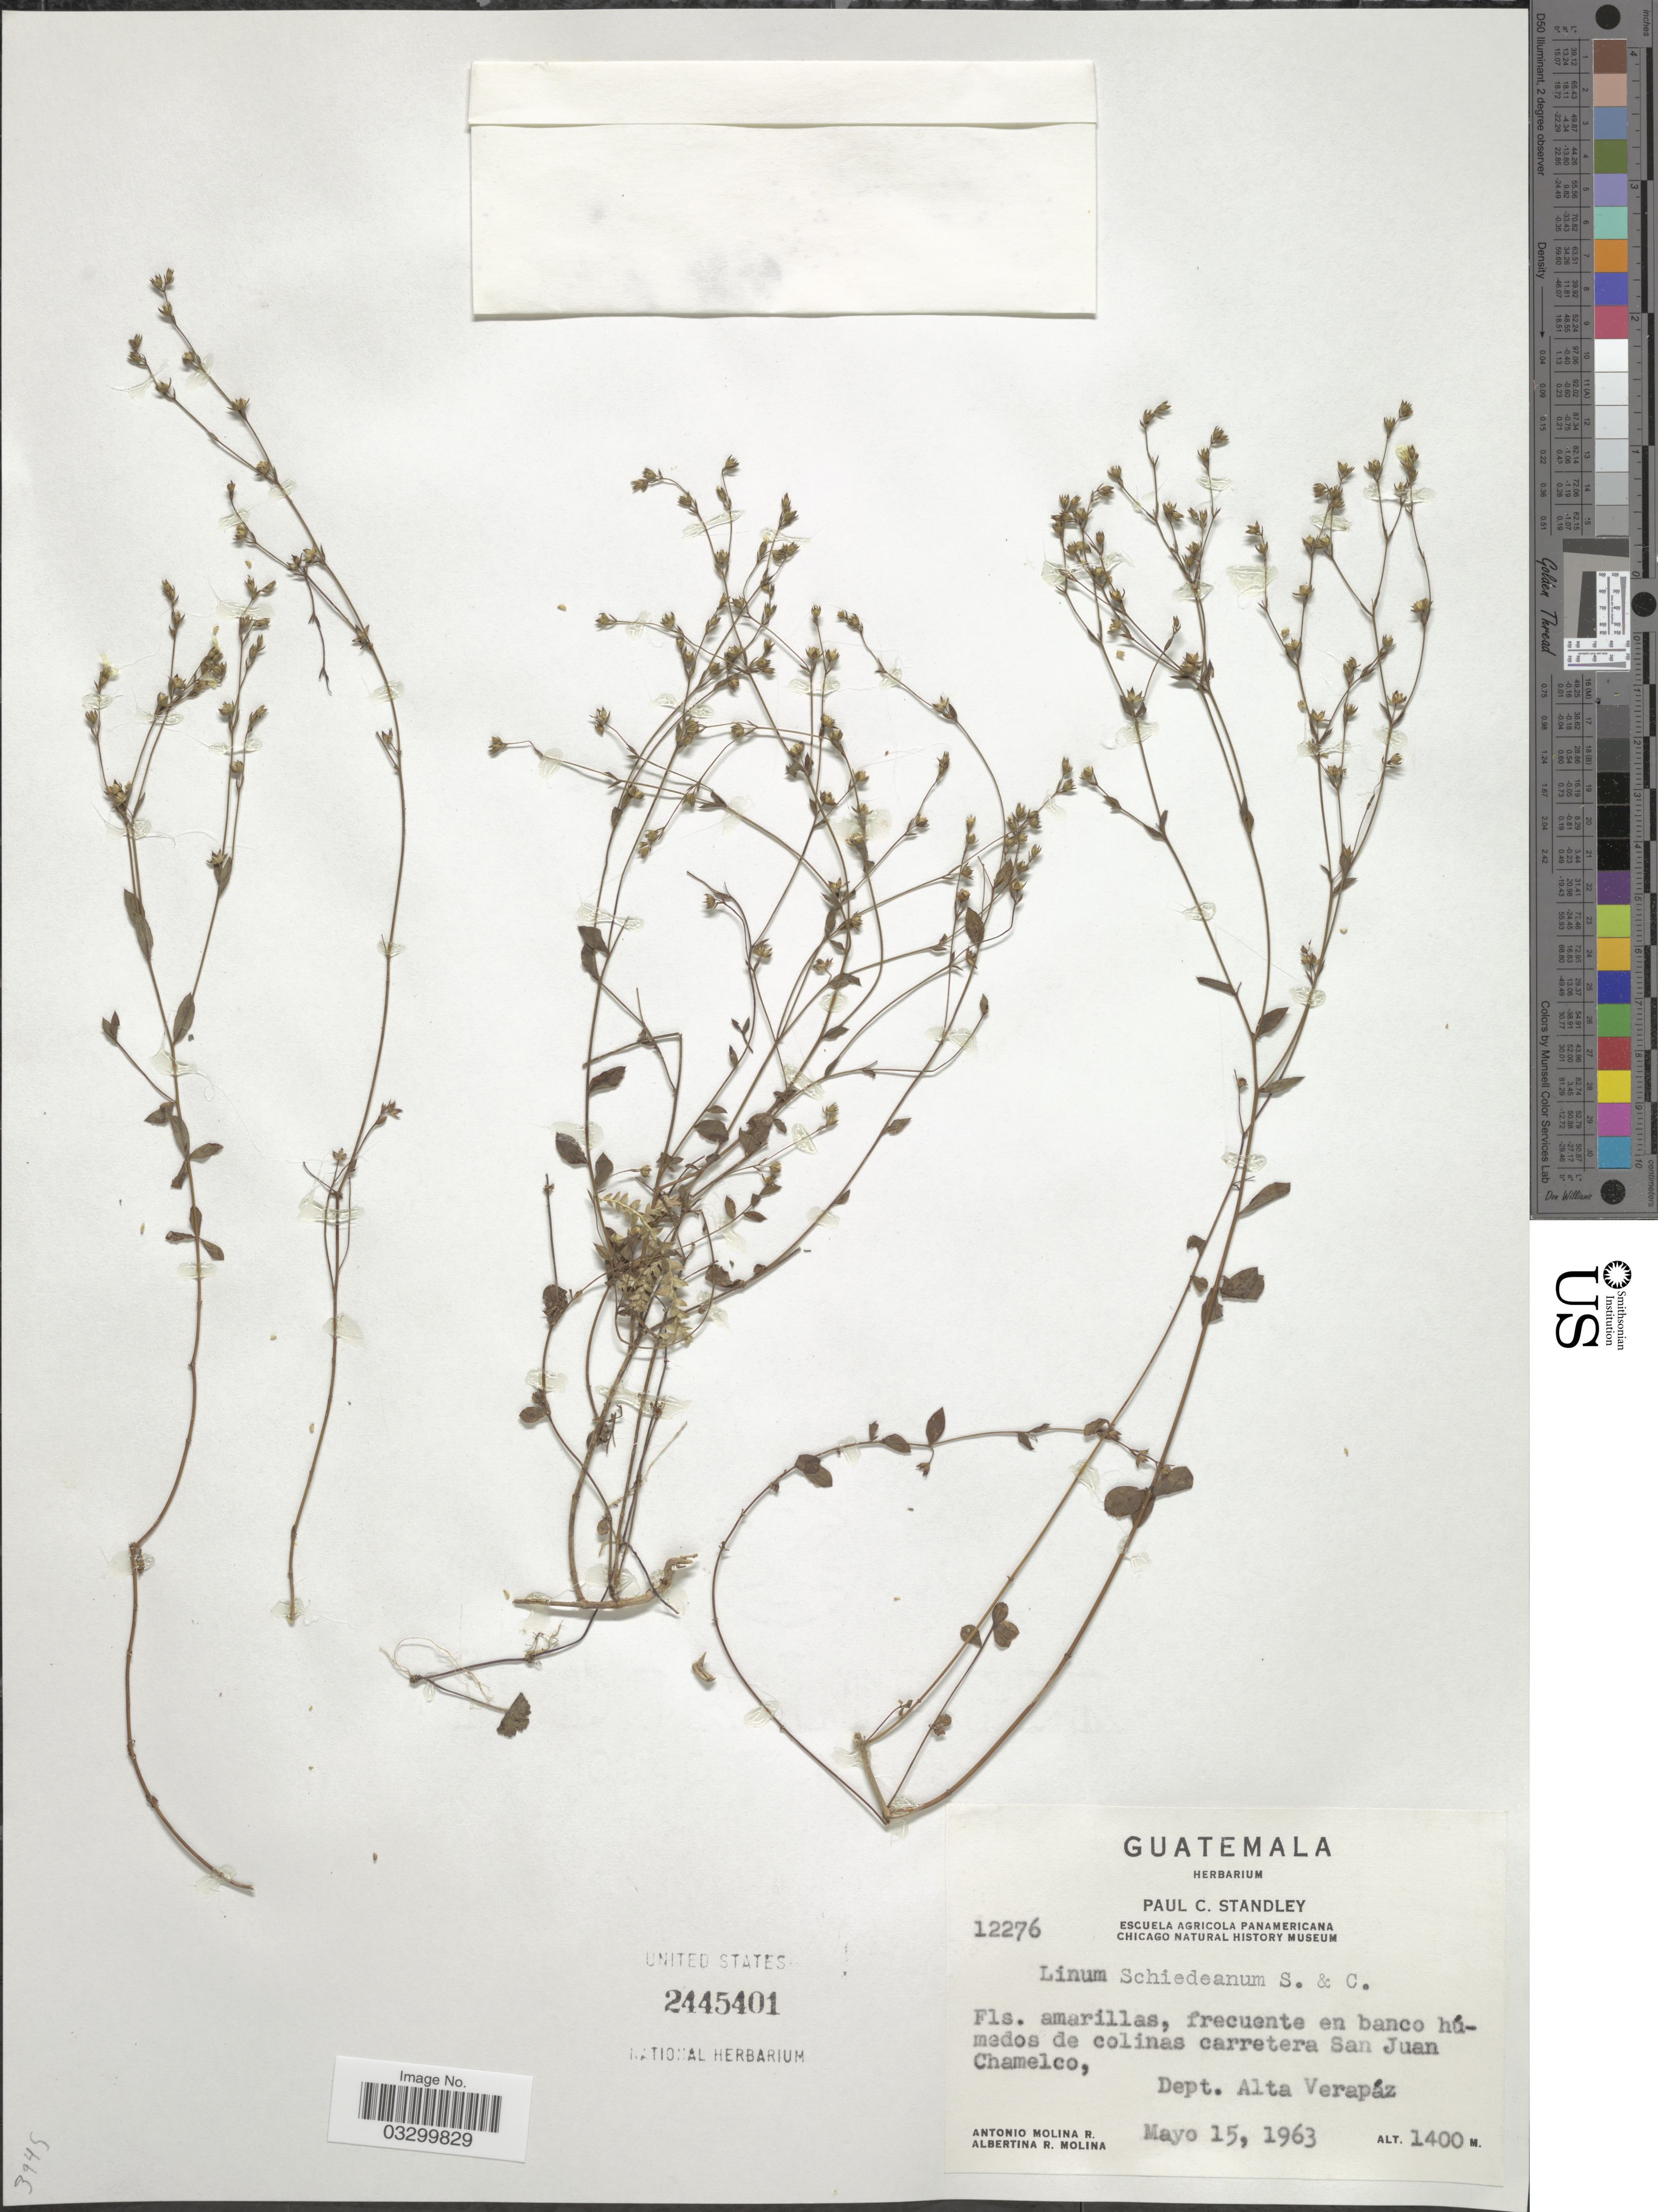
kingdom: Plantae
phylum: Tracheophyta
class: Magnoliopsida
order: Malpighiales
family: Linaceae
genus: Linum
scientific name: Linum schiedeanum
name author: Schltdl. & Cham.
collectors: A. Molina R. & A. R. Molina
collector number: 12276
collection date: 1963-05-15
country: Guatemala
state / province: Alta Verapaz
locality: En banco húmedos de colinas carretera San Juan Chamelco, Dept. Alta Verapáz.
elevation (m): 1400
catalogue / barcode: US 2445401